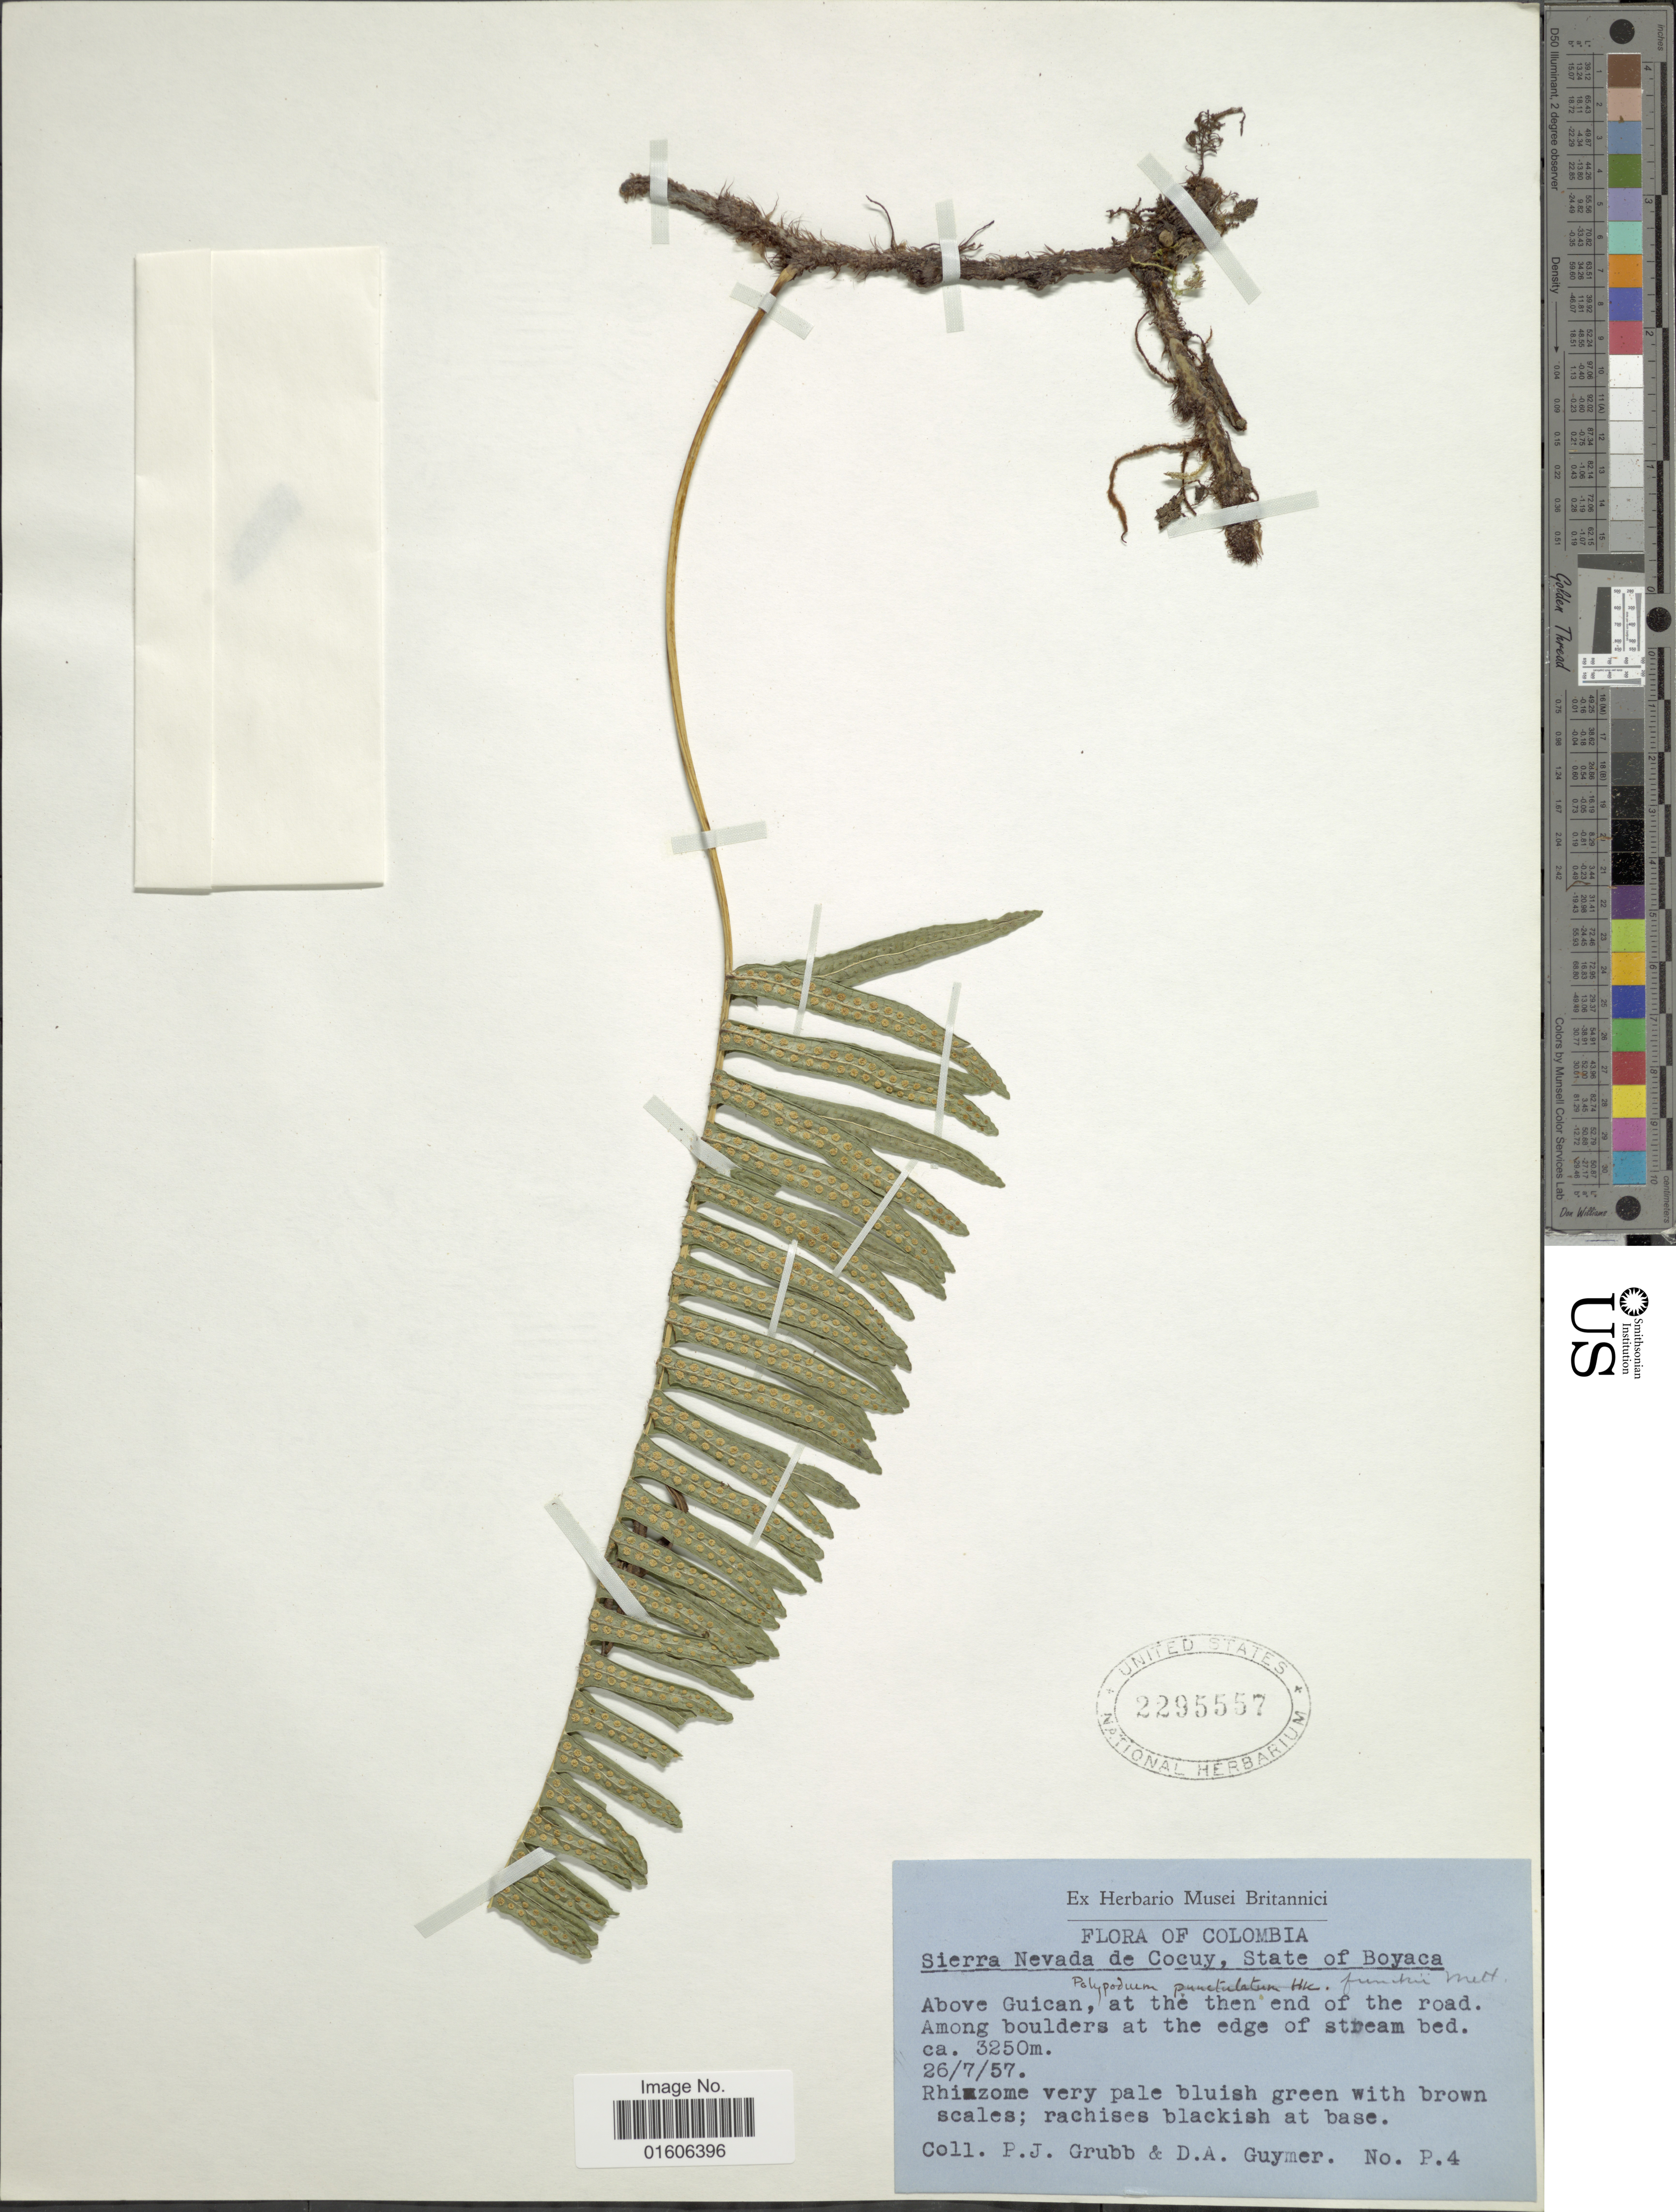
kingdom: Plantae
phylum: Tracheophyta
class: Polypodiopsida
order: Polypodiales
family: Polypodiaceae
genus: Serpocaulon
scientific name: Serpocaulon funckii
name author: (Mett.) A.R. Sm.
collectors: P. J. Grubb & D. Guymer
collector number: P.4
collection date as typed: Transcribed d/m/y: 26/7/57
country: Colombia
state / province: Boyacá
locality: Sierra Nevada de Cocuy, State of Boyaca. Above Guican, at the then end of the road.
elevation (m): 3250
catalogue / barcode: US 2295557